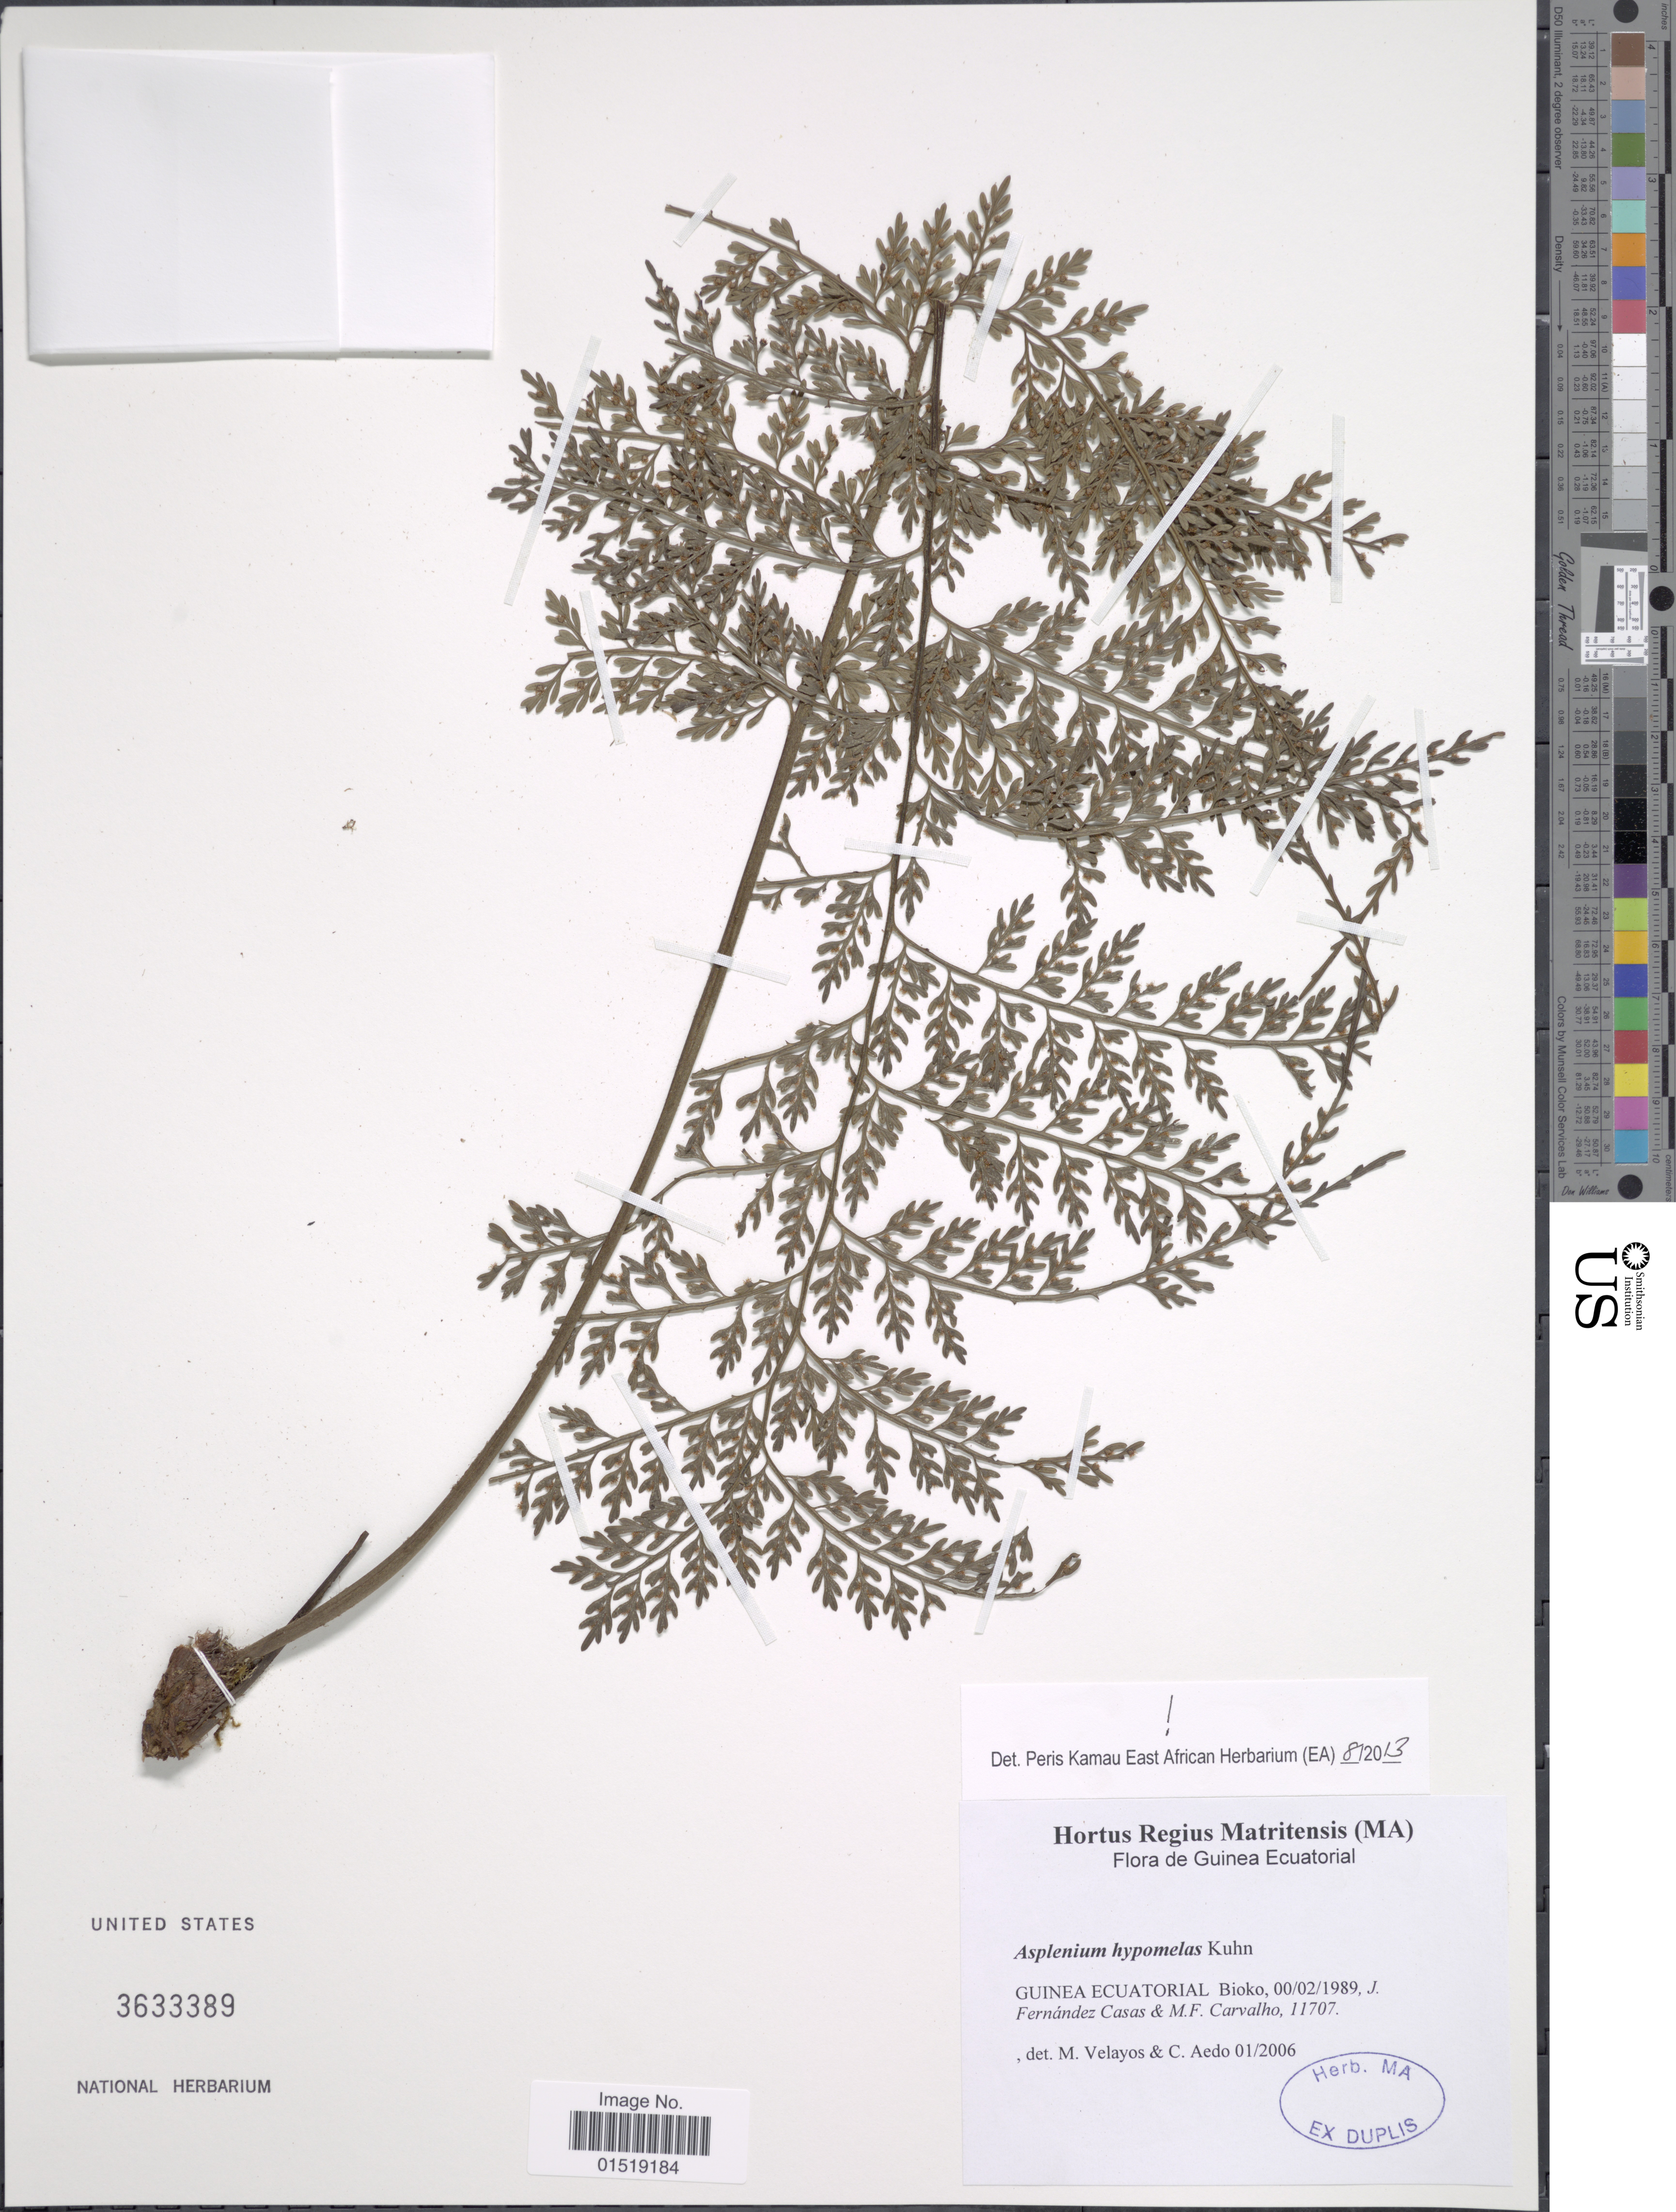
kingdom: Plantae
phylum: Tracheophyta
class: Polypodiopsida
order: Polypodiales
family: Aspleniaceae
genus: Asplenium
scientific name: Asplenium hypomelas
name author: Kuhn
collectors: J. Casas & M. F. Carvalho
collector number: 11707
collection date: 1989-02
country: Equatorial Guinea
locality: Bioko.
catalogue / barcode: US 3633389